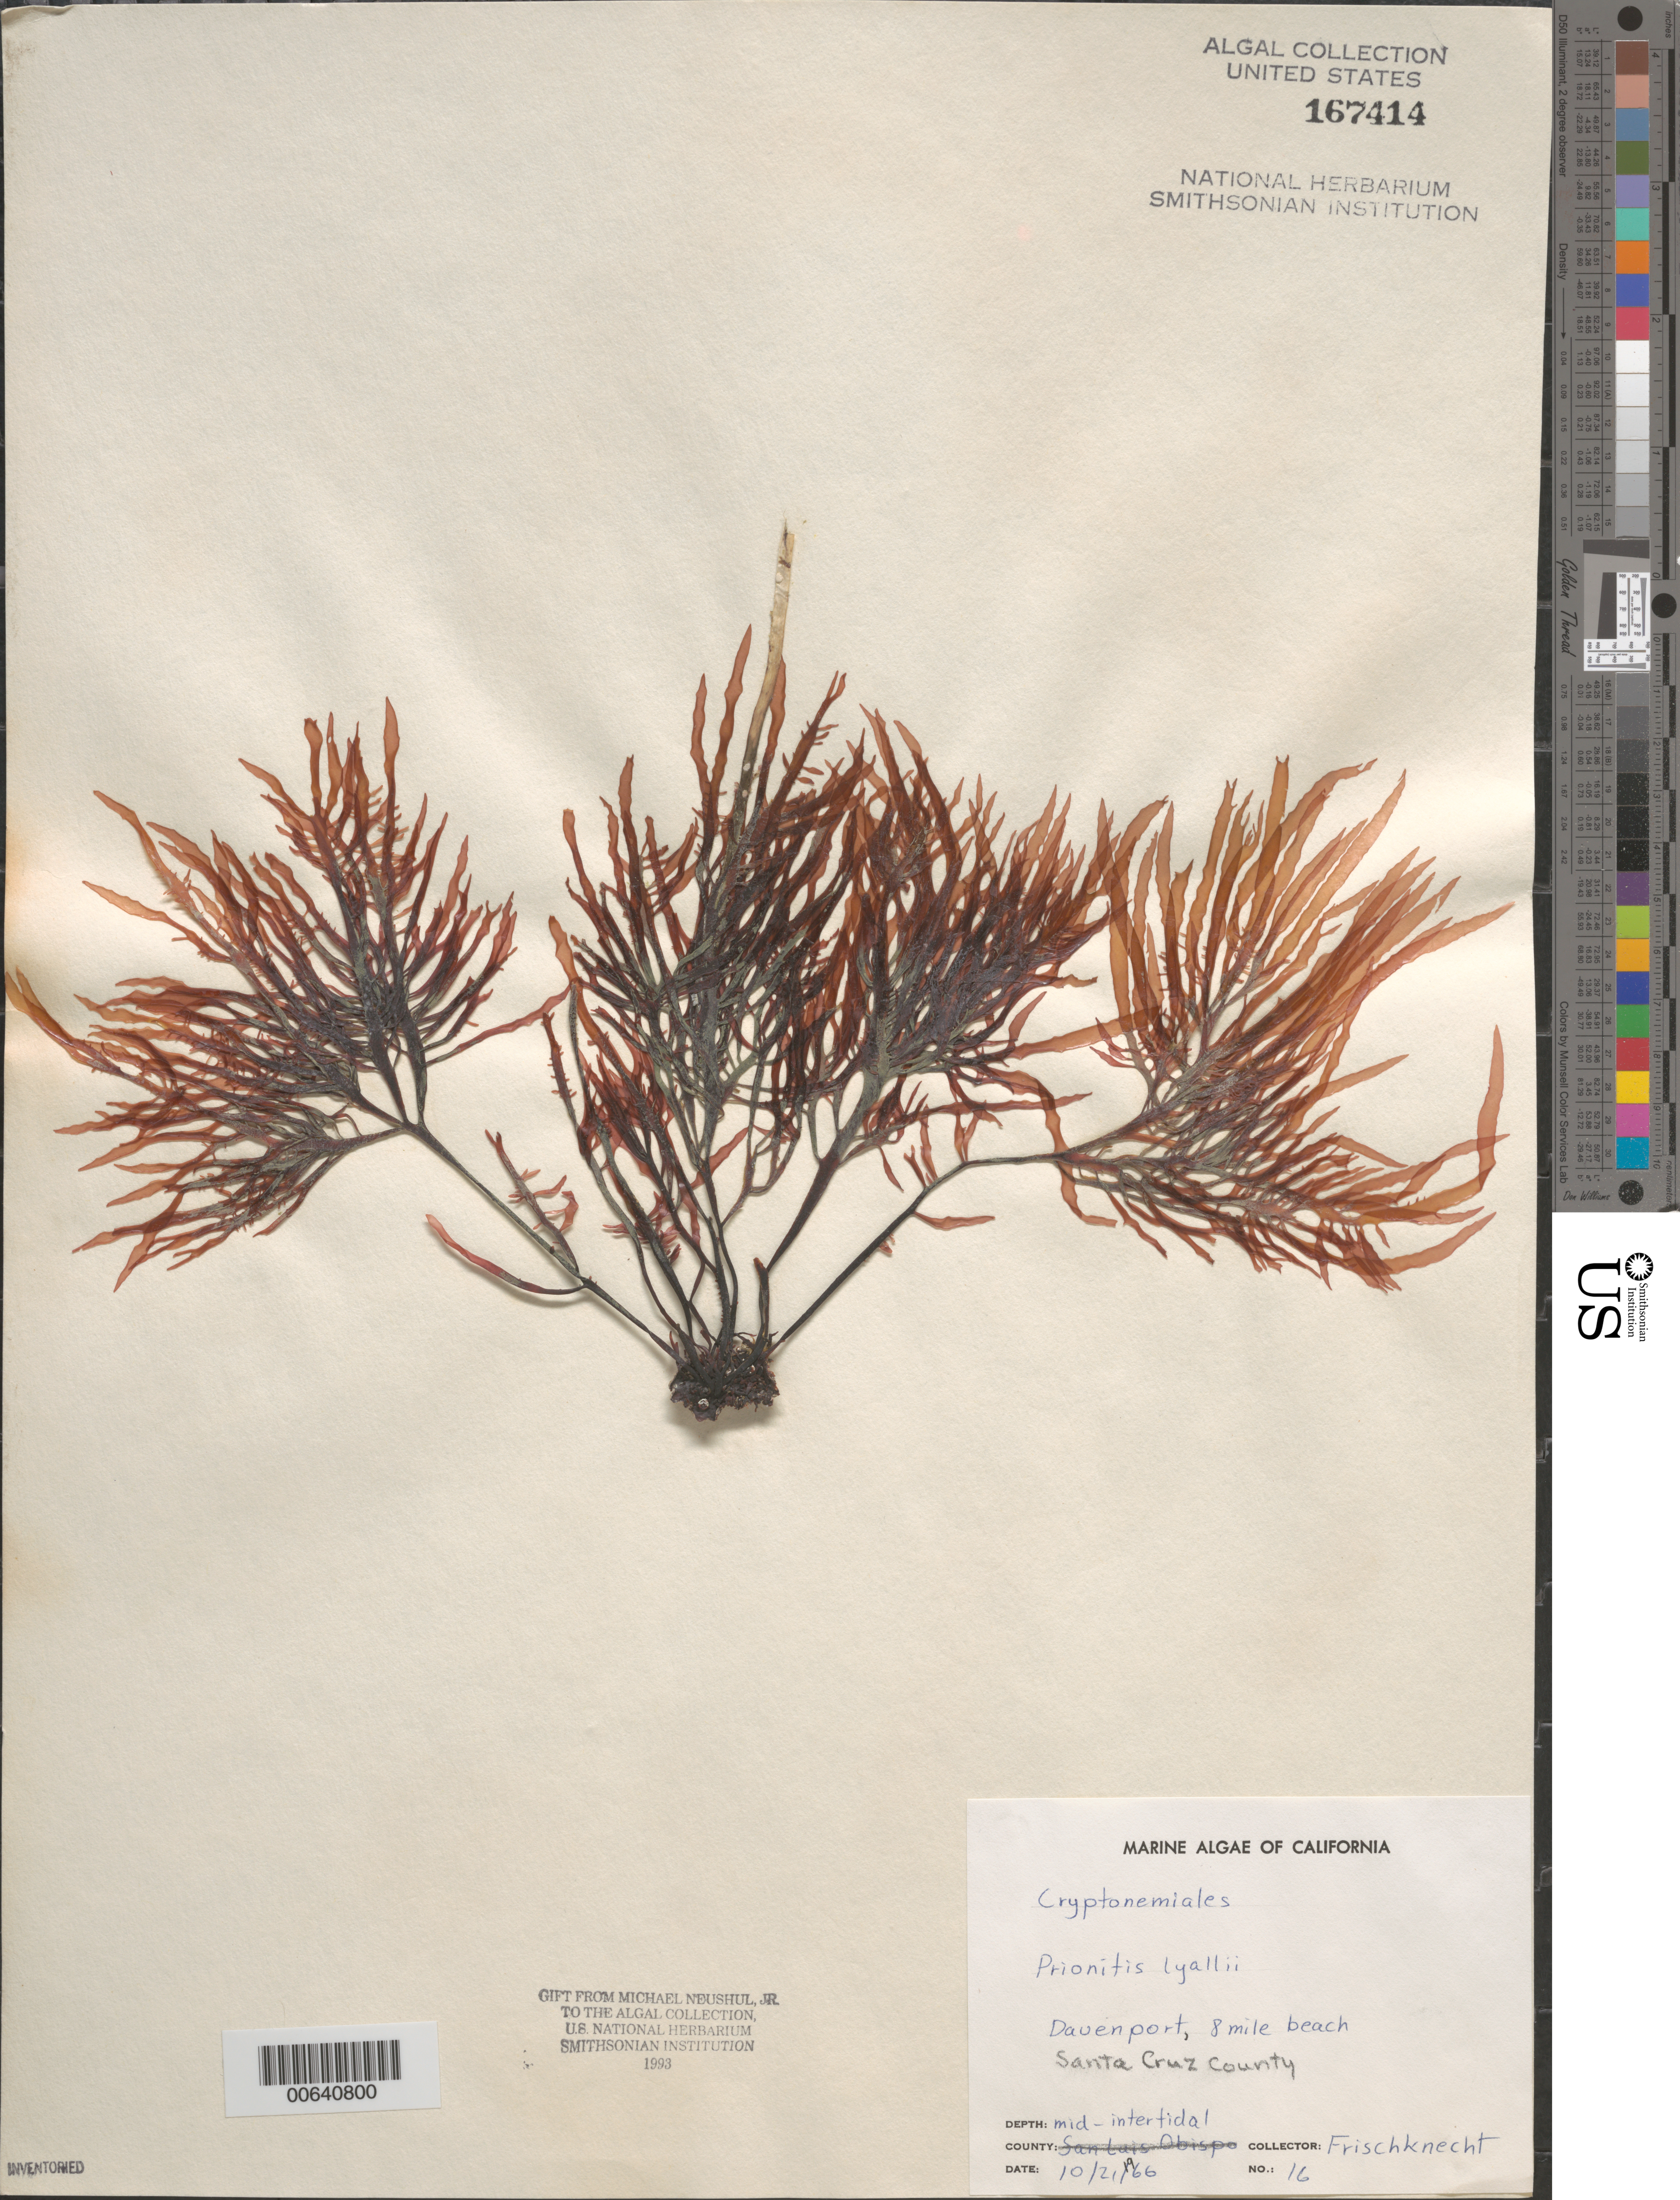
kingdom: Plantae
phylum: Rhodophyta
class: Florideophyceae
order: Cryptonemiales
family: Cryptonemiaceae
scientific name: Prionitis sternbergii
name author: (C. Agardh) J. Agardh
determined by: Algae name updating Project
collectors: -. Frischknecht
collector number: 16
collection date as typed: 21 Oct 1966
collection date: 1966-10-21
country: United States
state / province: California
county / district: Santa Cruz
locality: Davenport, 8 Mile Beach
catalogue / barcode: US 167414